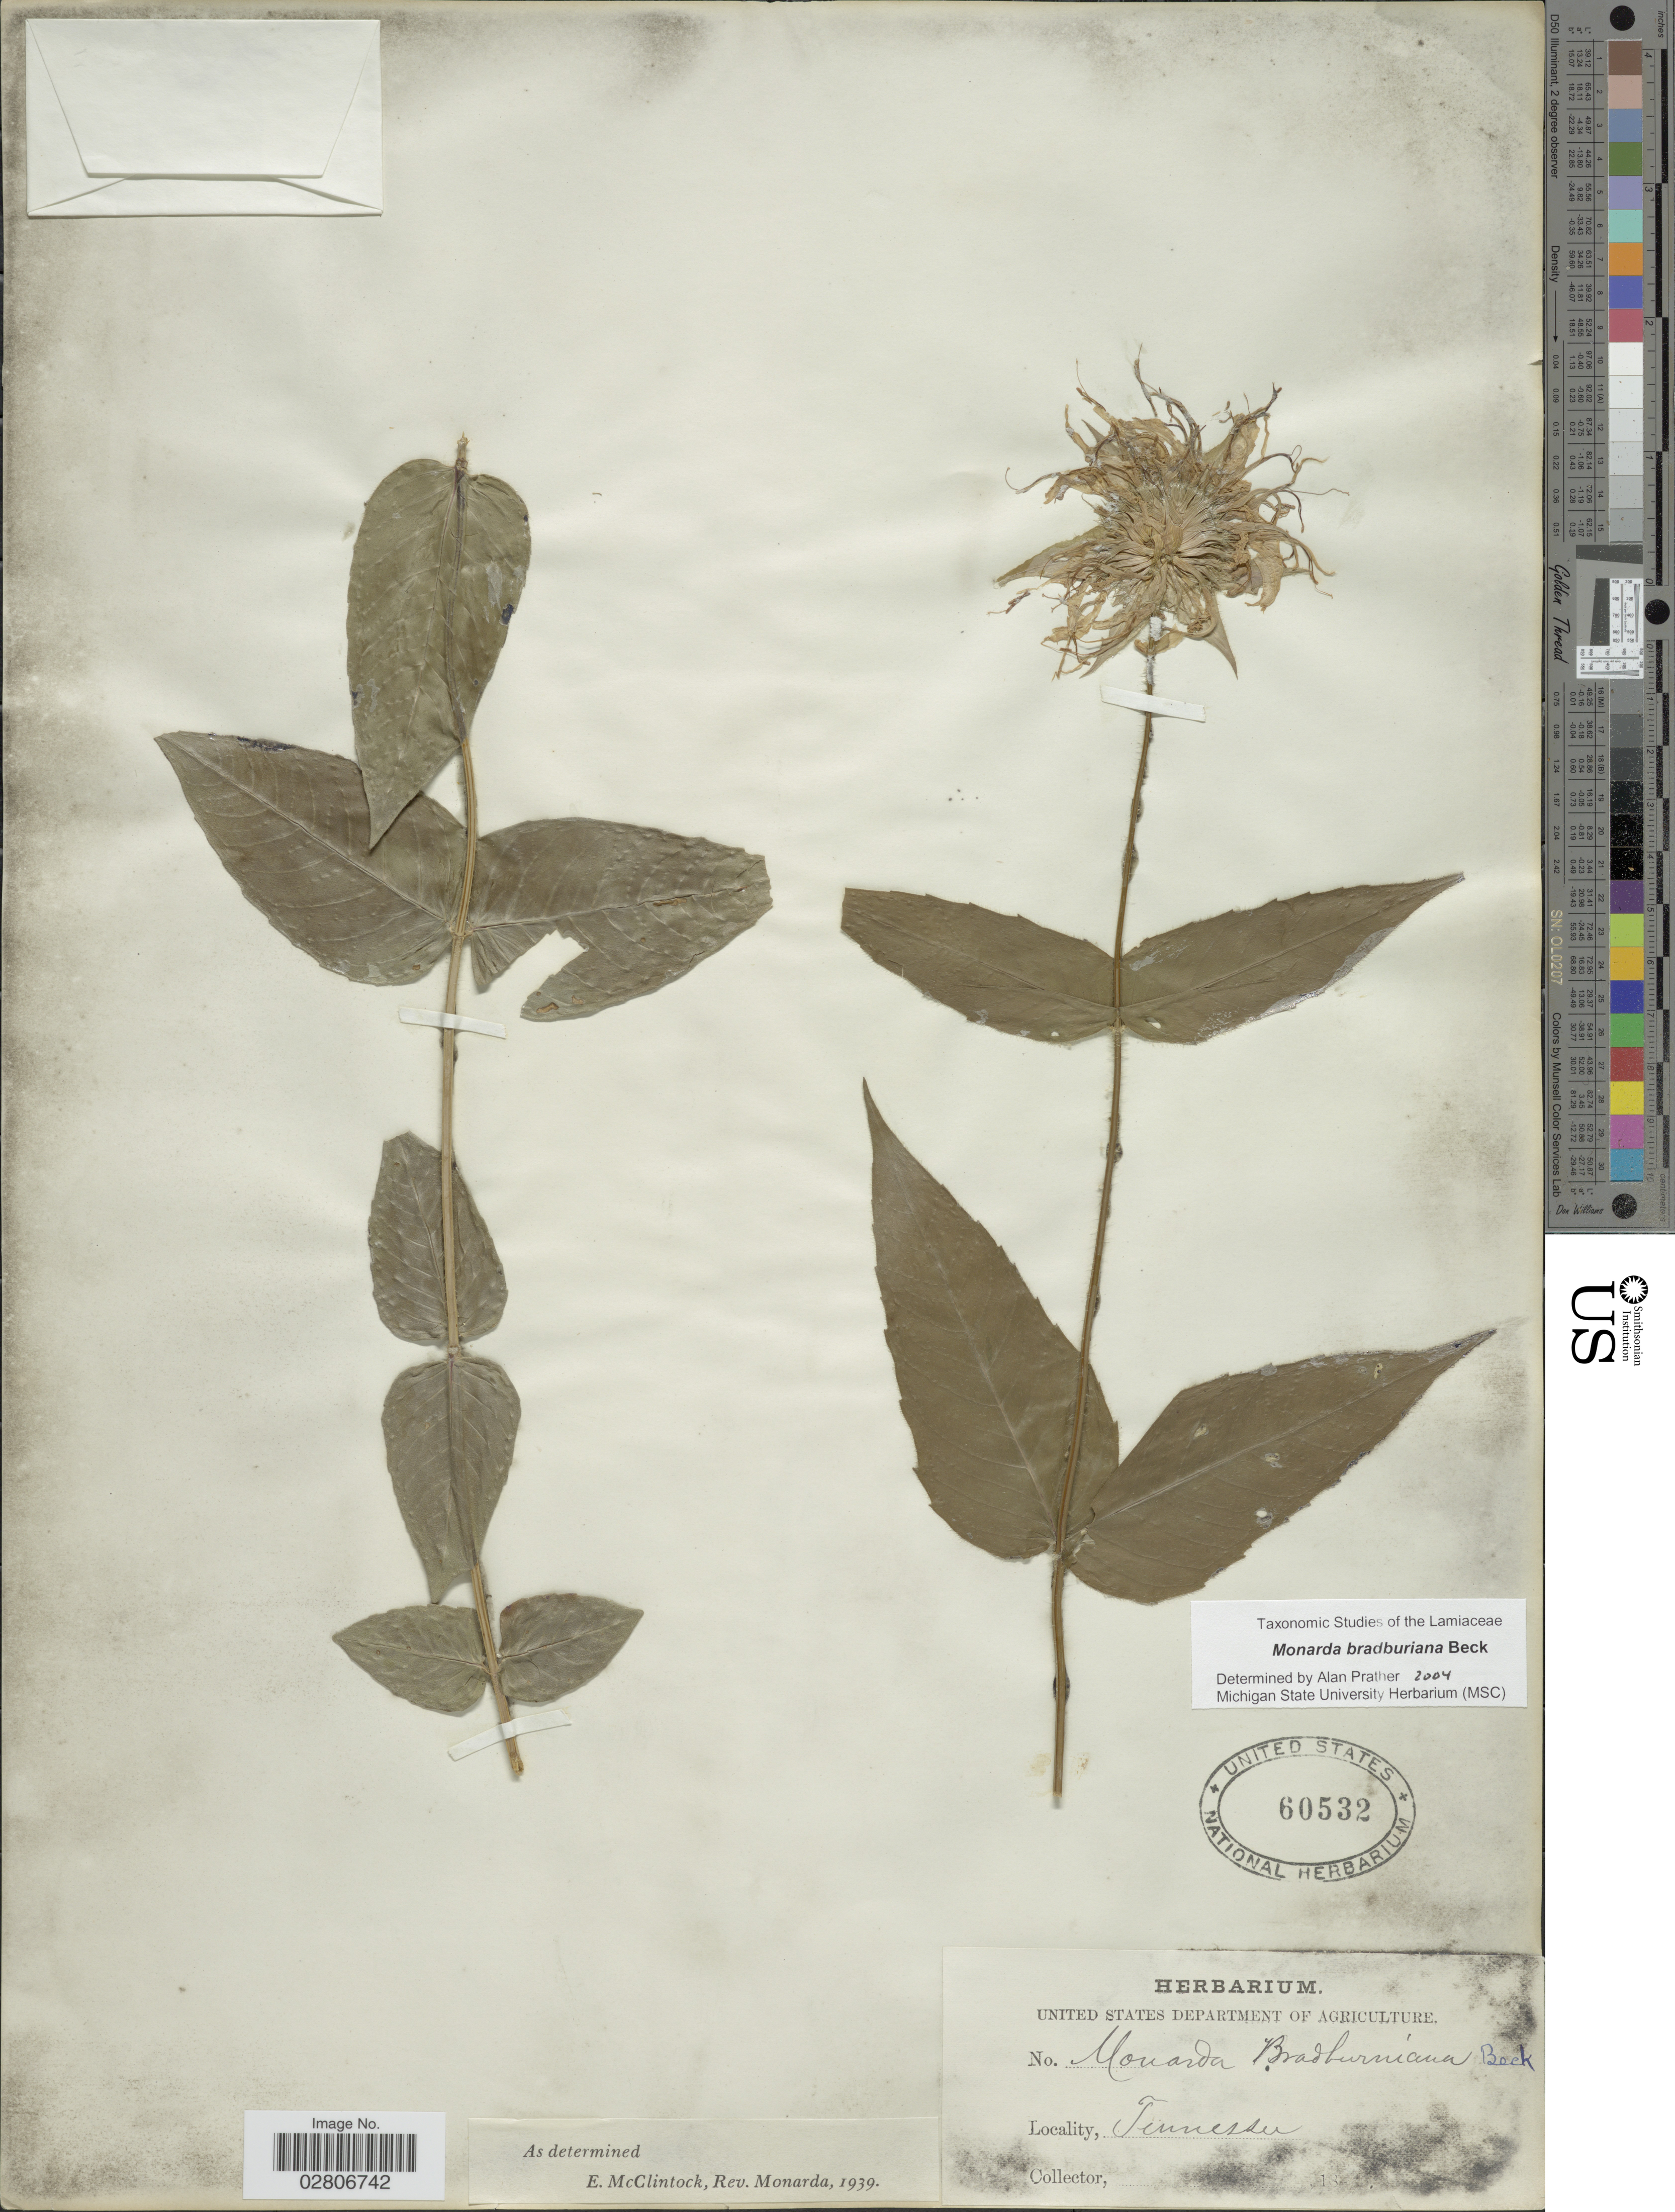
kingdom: Plantae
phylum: Tracheophyta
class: Magnoliopsida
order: Lamiales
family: Lamiaceae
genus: Monarda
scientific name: Monarda bradburiana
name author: L.C. Beck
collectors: ex herb. U. S. Department of Agriculture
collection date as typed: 18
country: United States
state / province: Tennessee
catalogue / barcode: US 60532